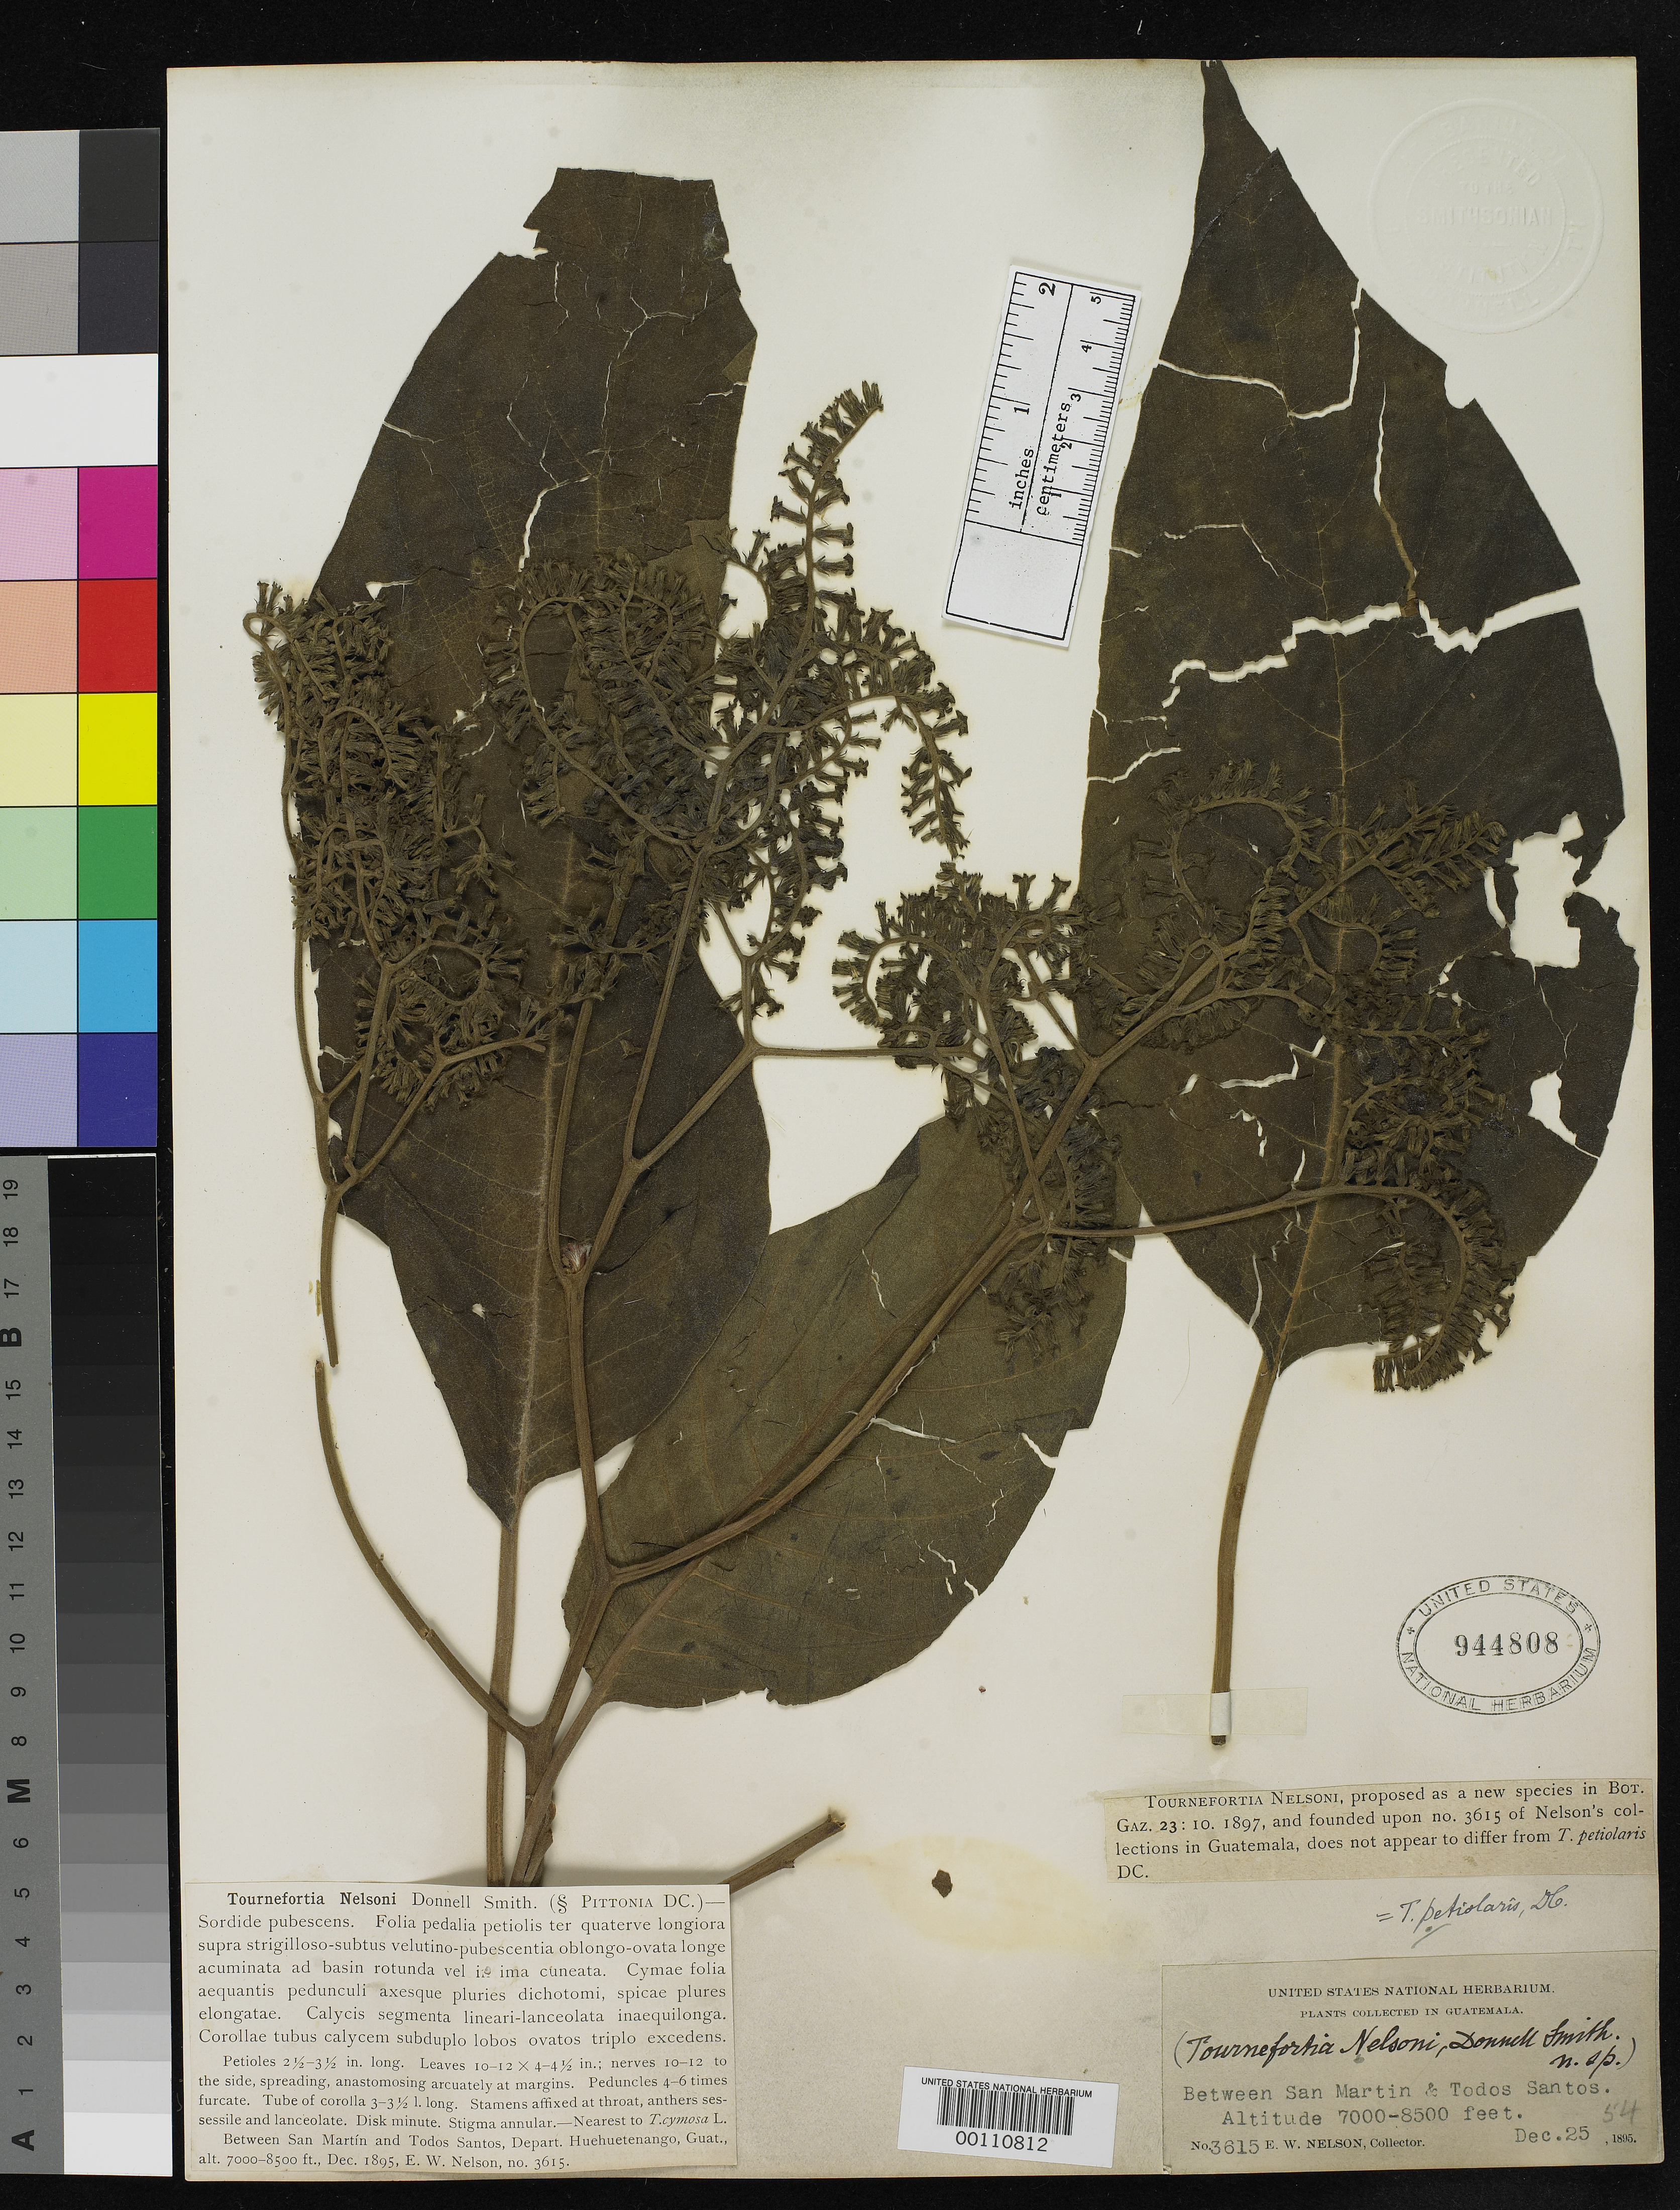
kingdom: Plantae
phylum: Tracheophyta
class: Magnoliopsida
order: Boraginales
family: Heliotropiaceae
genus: Tournefortia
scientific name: Tournefortia nelsoni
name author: Donn. Sm.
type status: Type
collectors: E. W. Nelson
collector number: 3615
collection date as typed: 25 Dec 1895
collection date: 1895-12-25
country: Guatemala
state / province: Huehuetenango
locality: Between San Martin and Todos Santos.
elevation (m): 2134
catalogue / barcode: US 944808